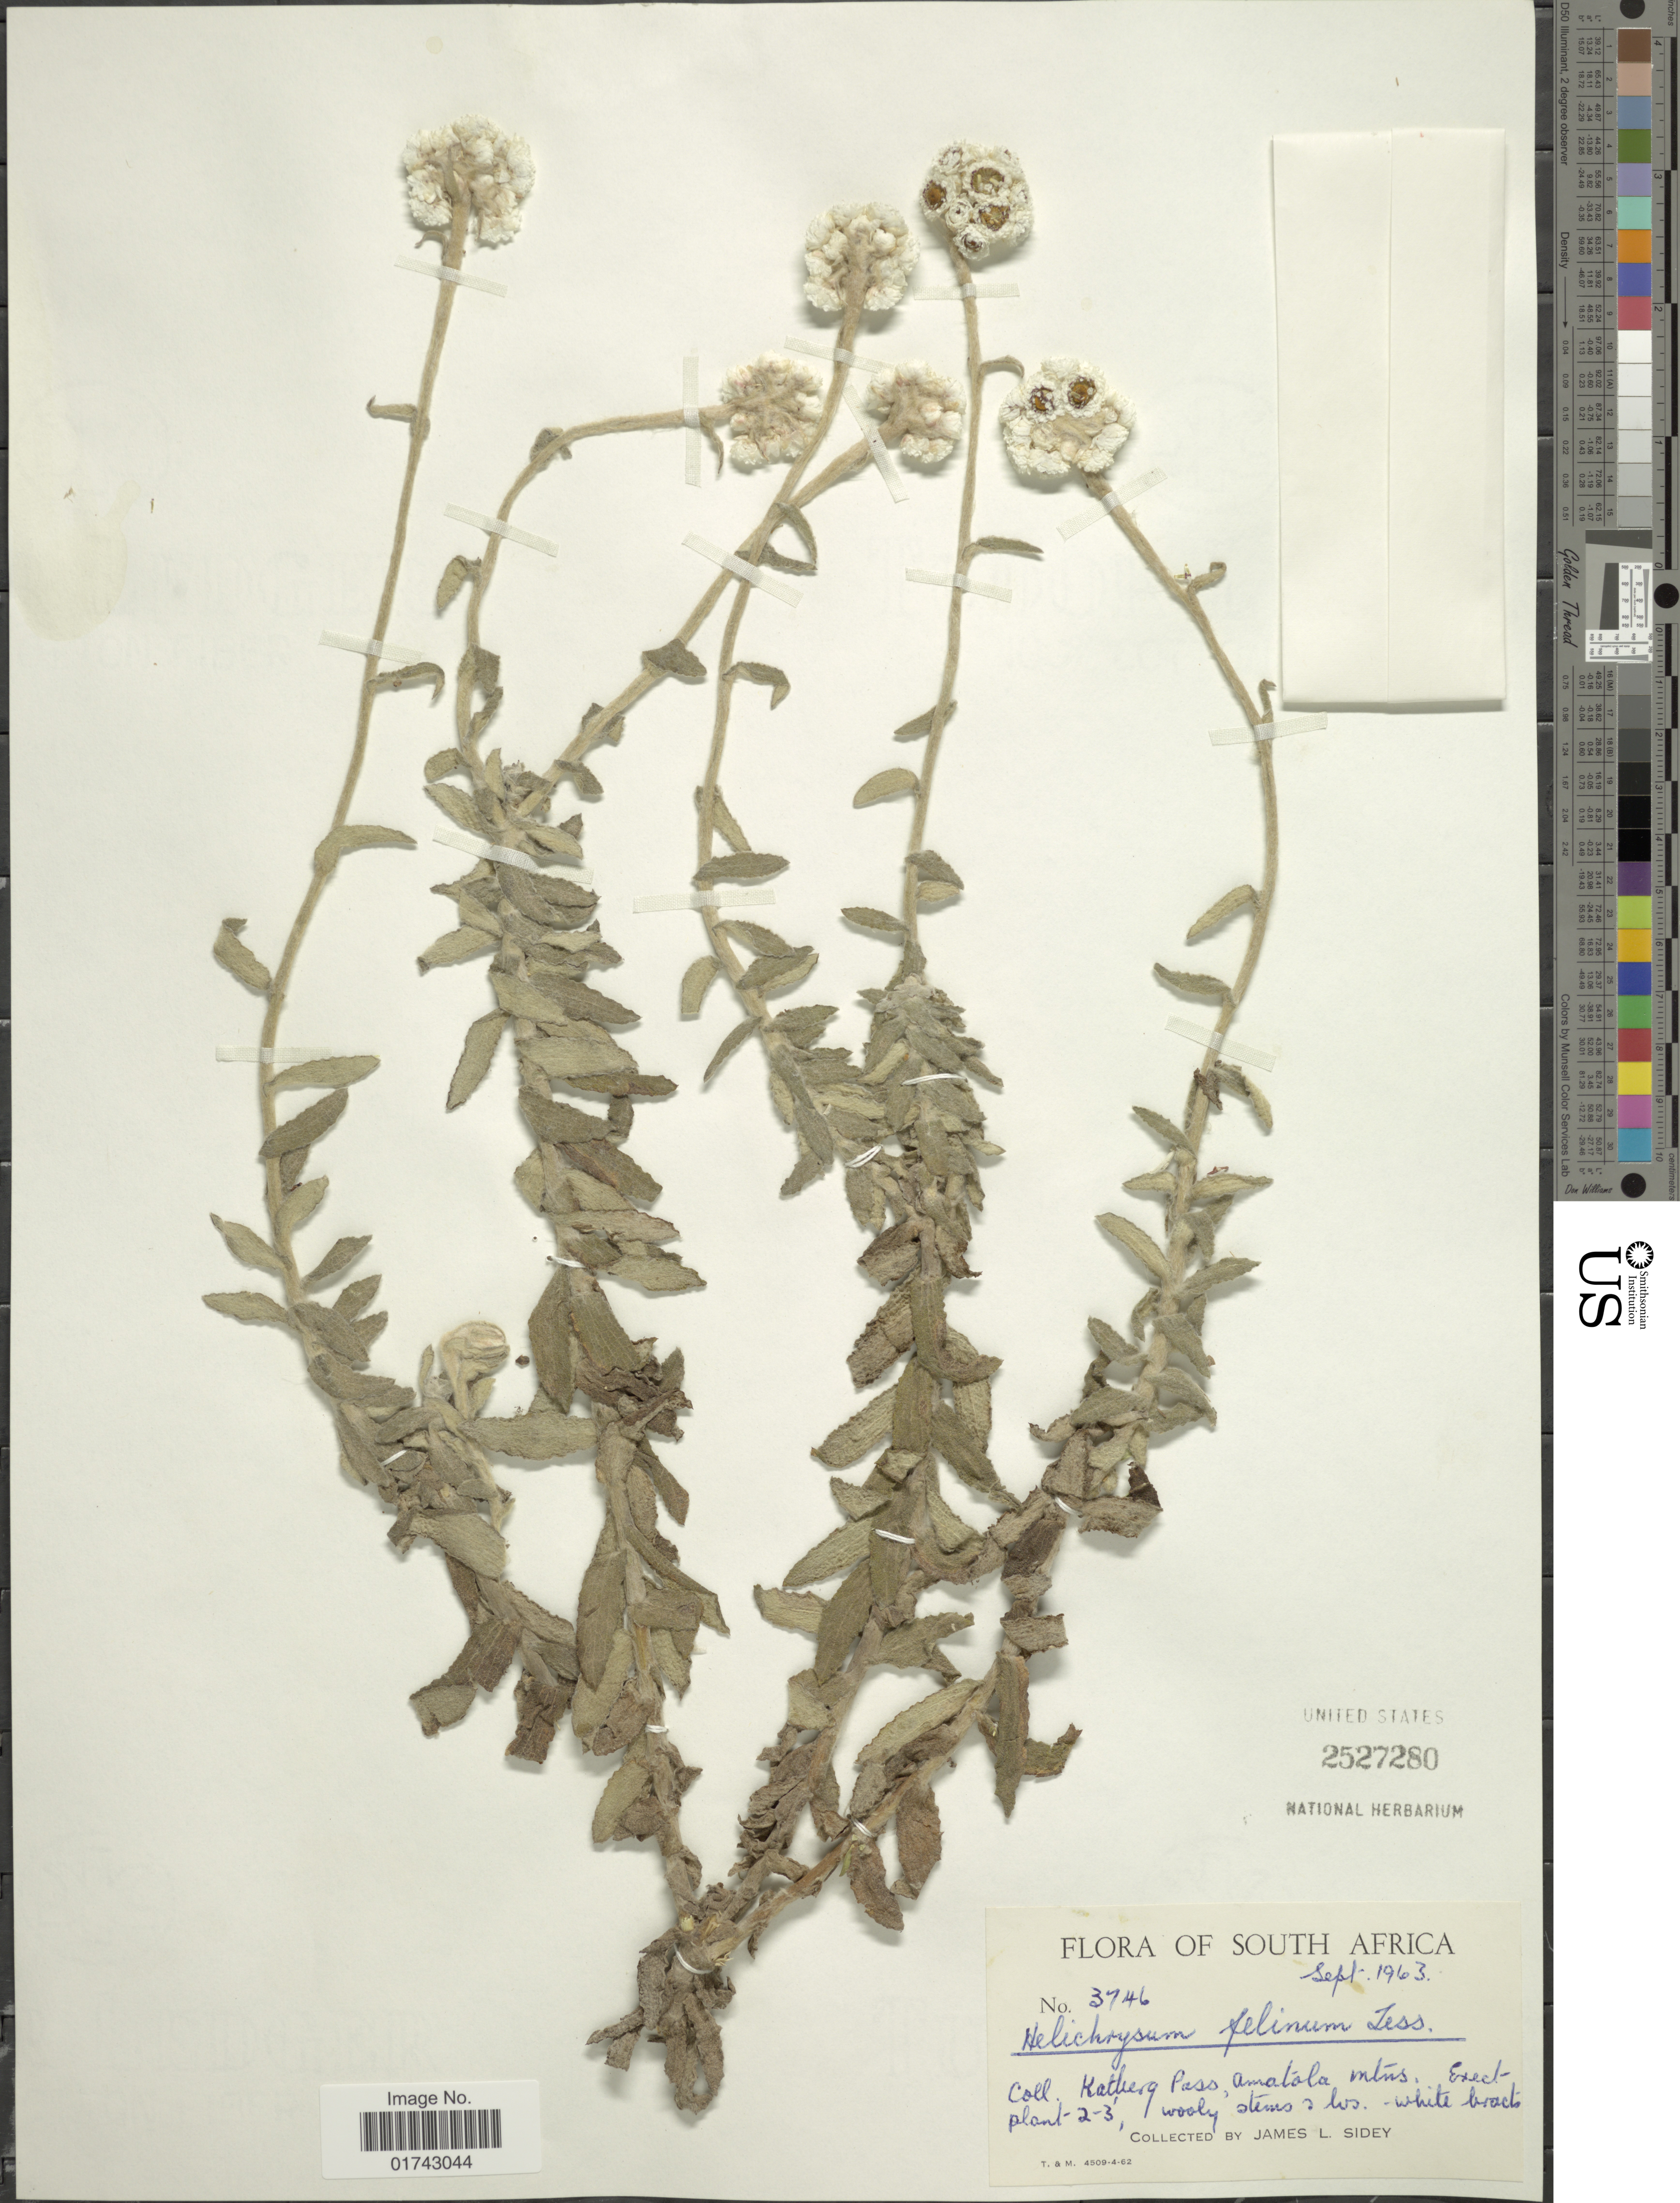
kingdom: Plantae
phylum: Tracheophyta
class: Magnoliopsida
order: Asterales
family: Asteraceae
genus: Helichrysum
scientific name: Helichrysum felinum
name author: Less.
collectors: J. L. Sidey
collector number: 3746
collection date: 1963-09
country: South Africa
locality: Katberg Pass, Amatola Mtns.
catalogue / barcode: US 2527280